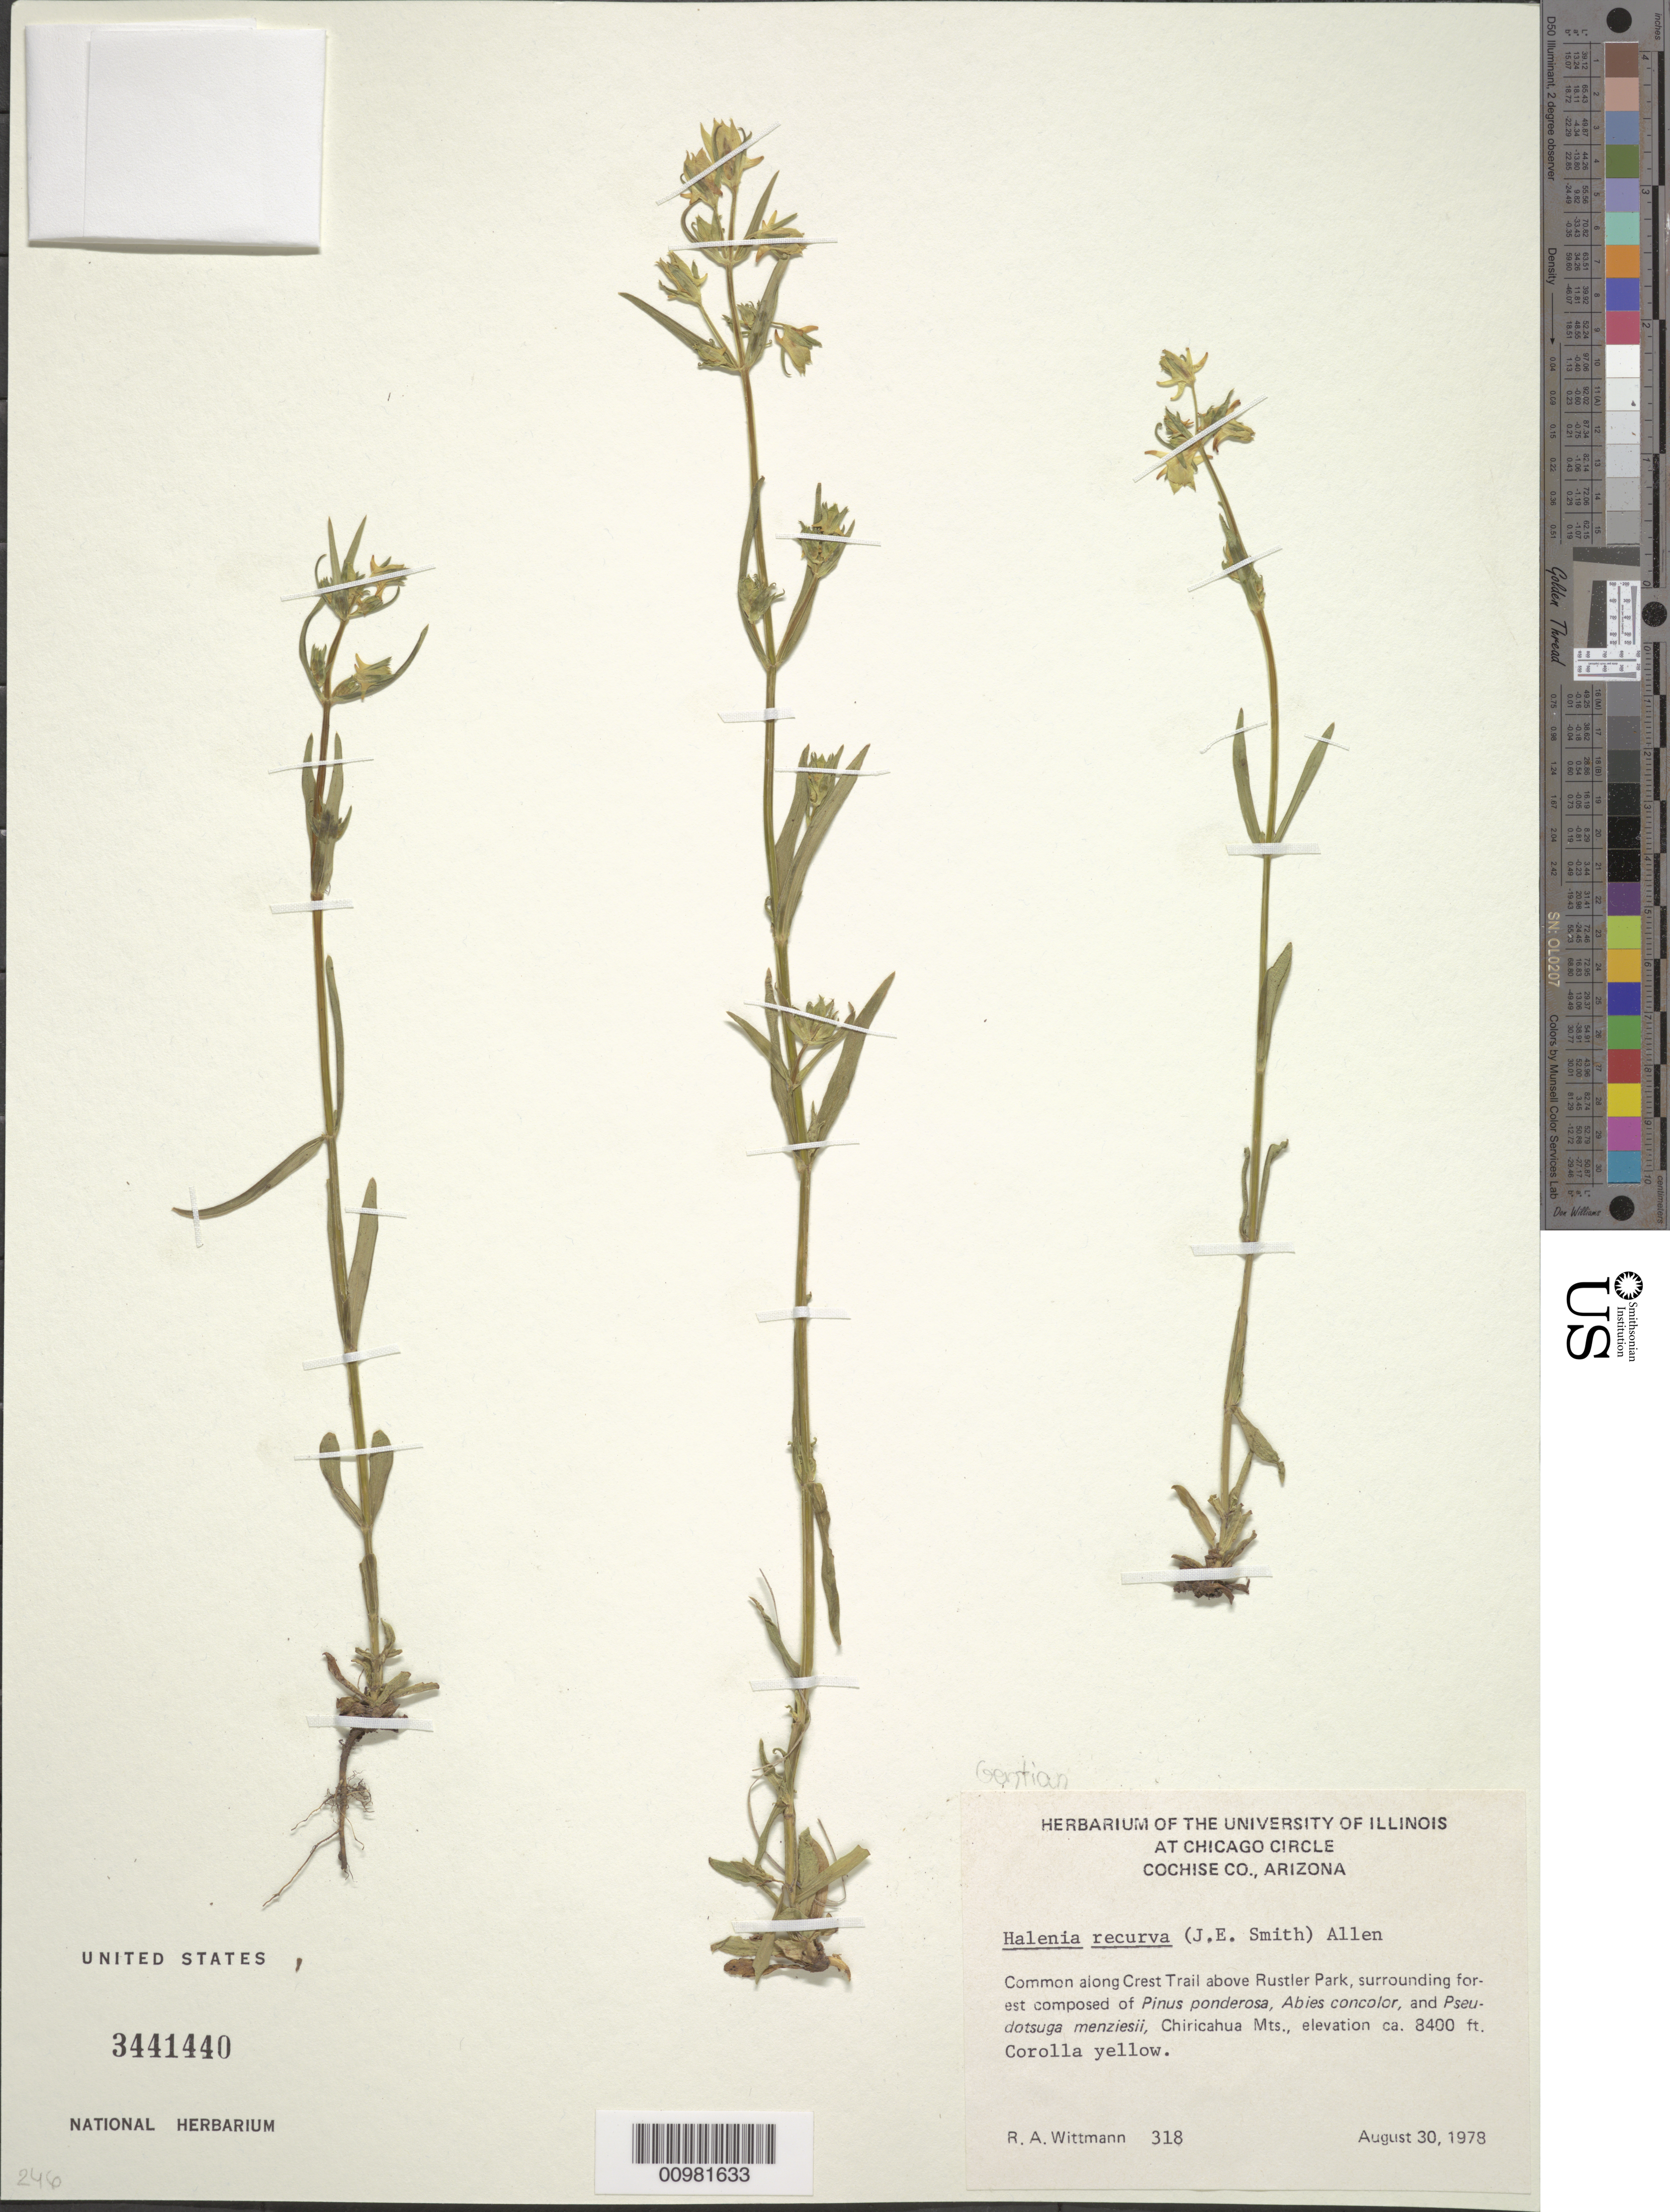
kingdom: Plantae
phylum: Tracheophyta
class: Magnoliopsida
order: Gentianales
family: Gentianaceae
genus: Halenia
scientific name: Halenia recurva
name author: (Sm.) C.K. Allen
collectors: R. Wittmann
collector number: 318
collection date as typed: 30 Aug 1978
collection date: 1978-08-30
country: United States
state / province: Arizona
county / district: Cochise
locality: Chiricahua Mts; along Crest Trail above Rustler Park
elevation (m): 2560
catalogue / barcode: US 3441440